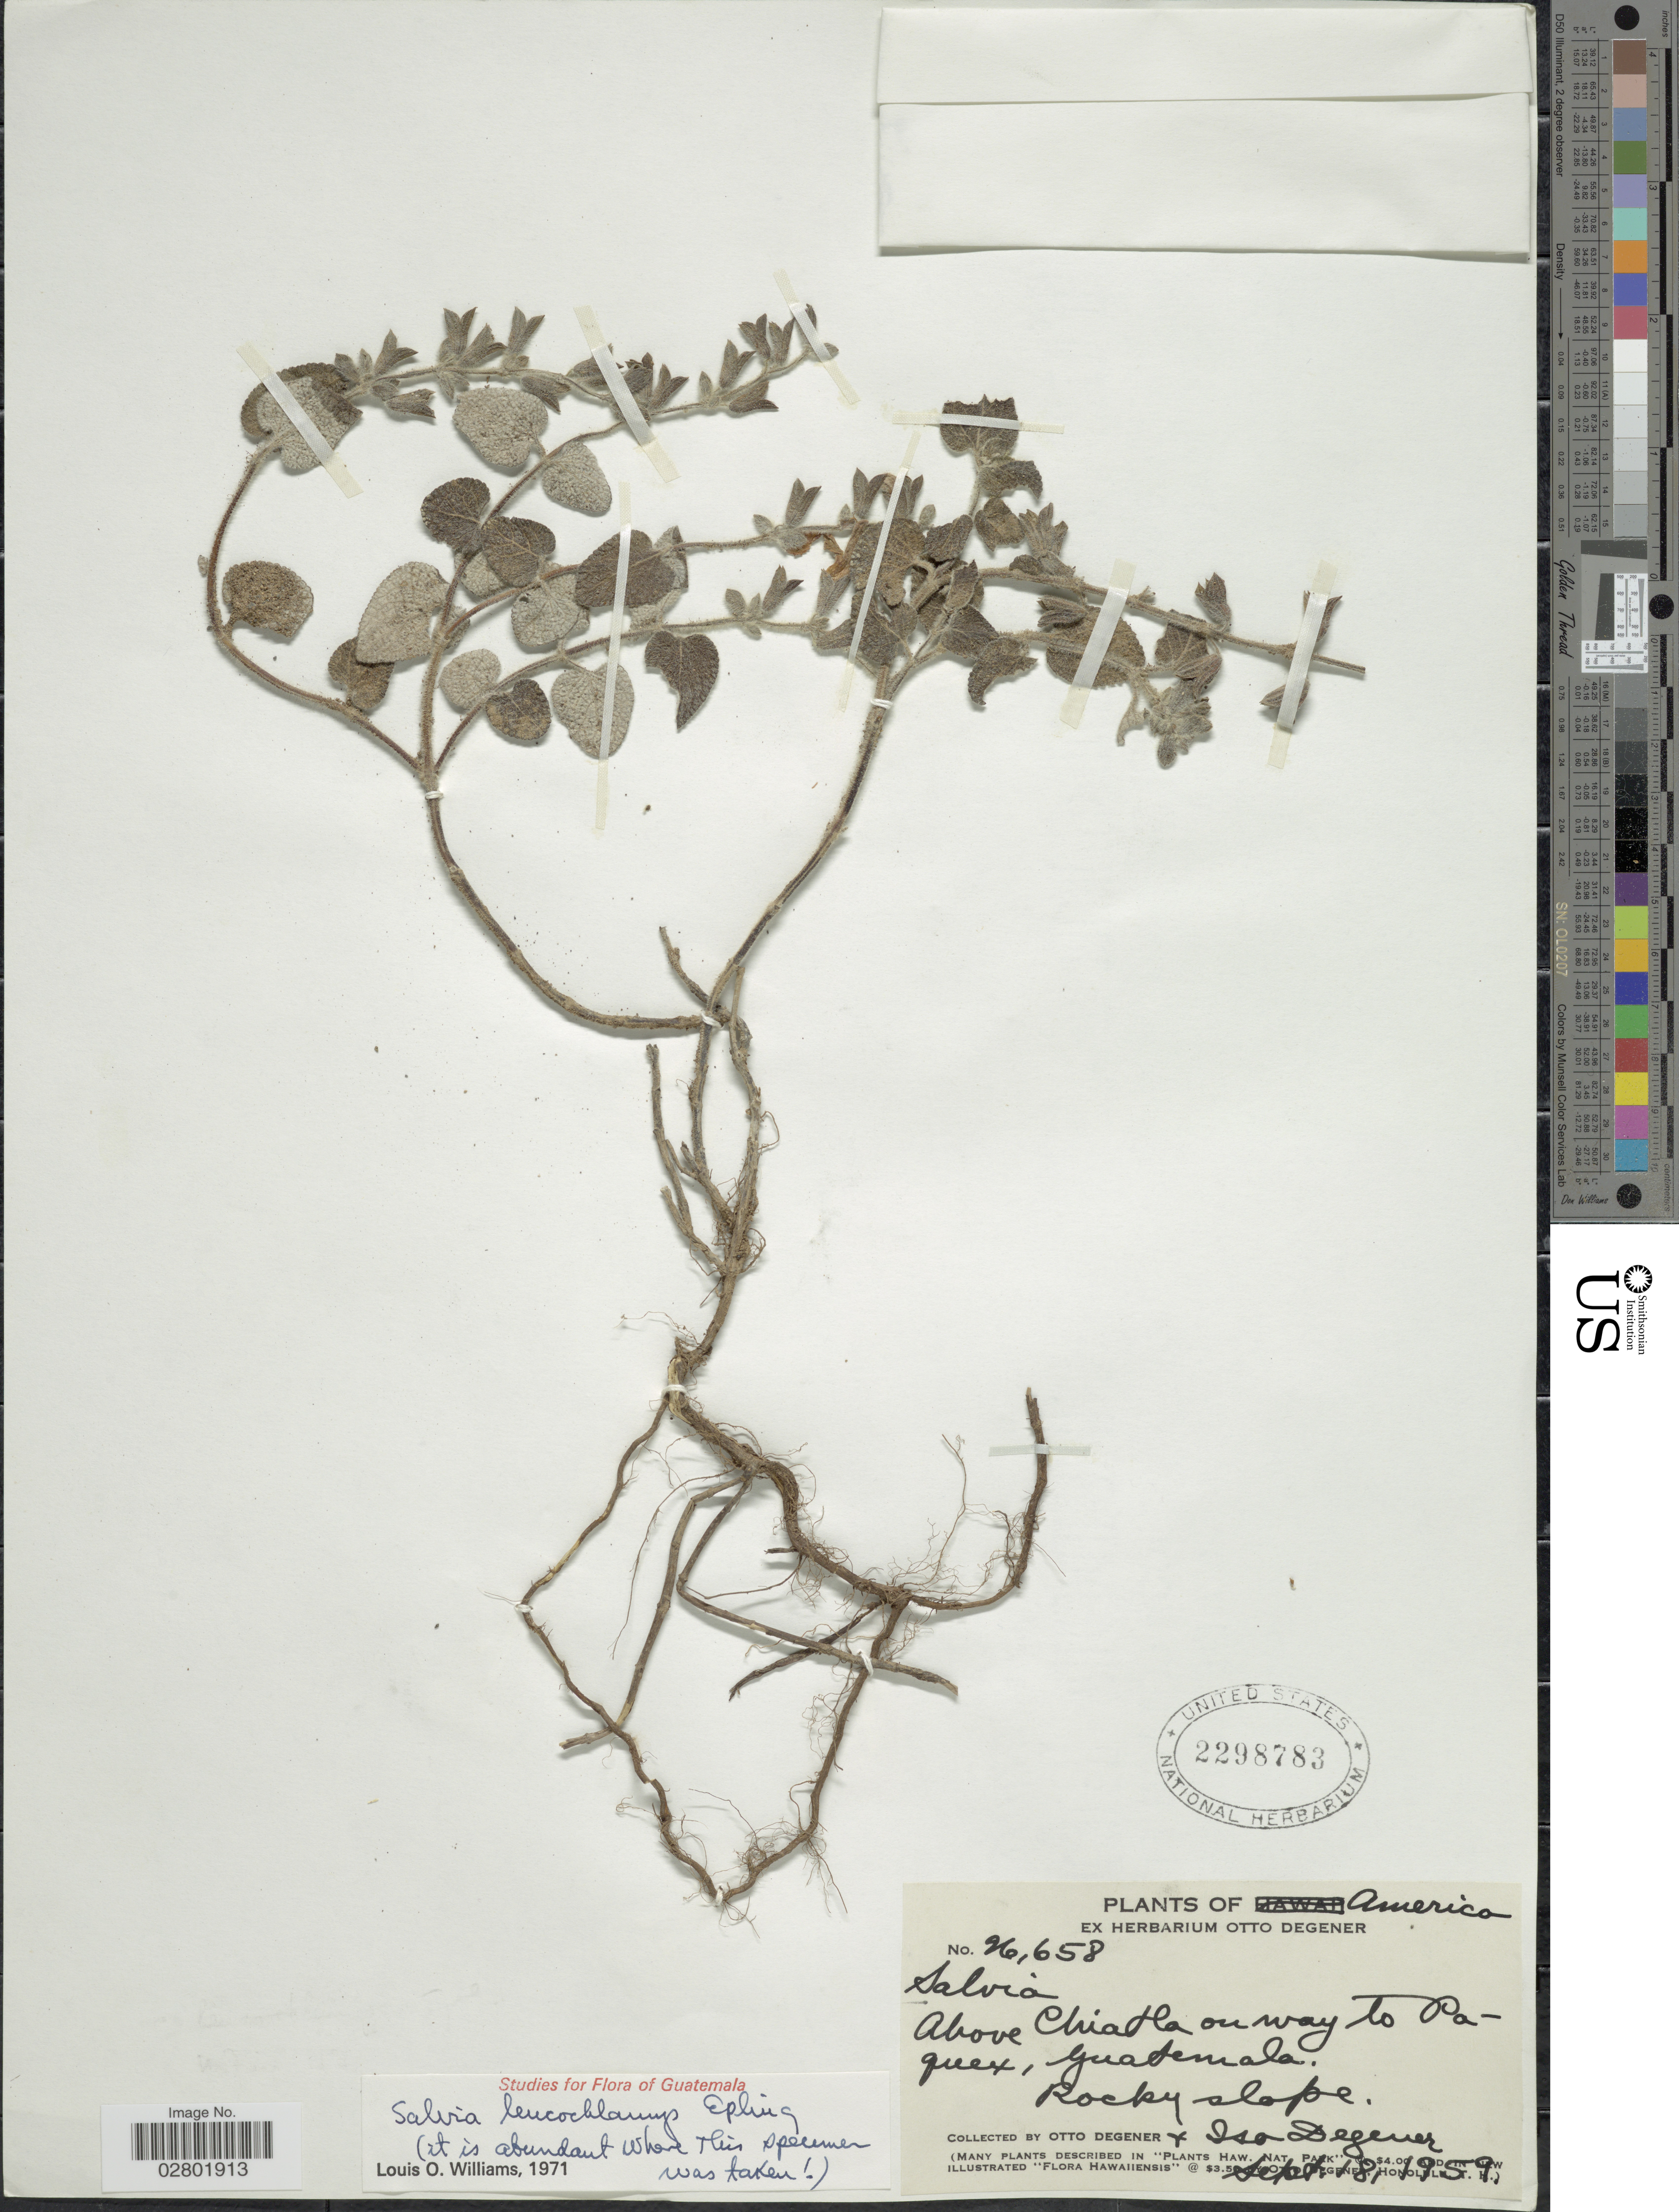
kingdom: Plantae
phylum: Tracheophyta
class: Magnoliopsida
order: Lamiales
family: Lamiaceae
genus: Salvia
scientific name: Salvia leucochlamys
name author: Epling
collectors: O. Degener & I. Degener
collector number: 26658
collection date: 1959-09-18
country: Guatemala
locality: Above Chiatla on way to Paquex.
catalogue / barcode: US 2298783